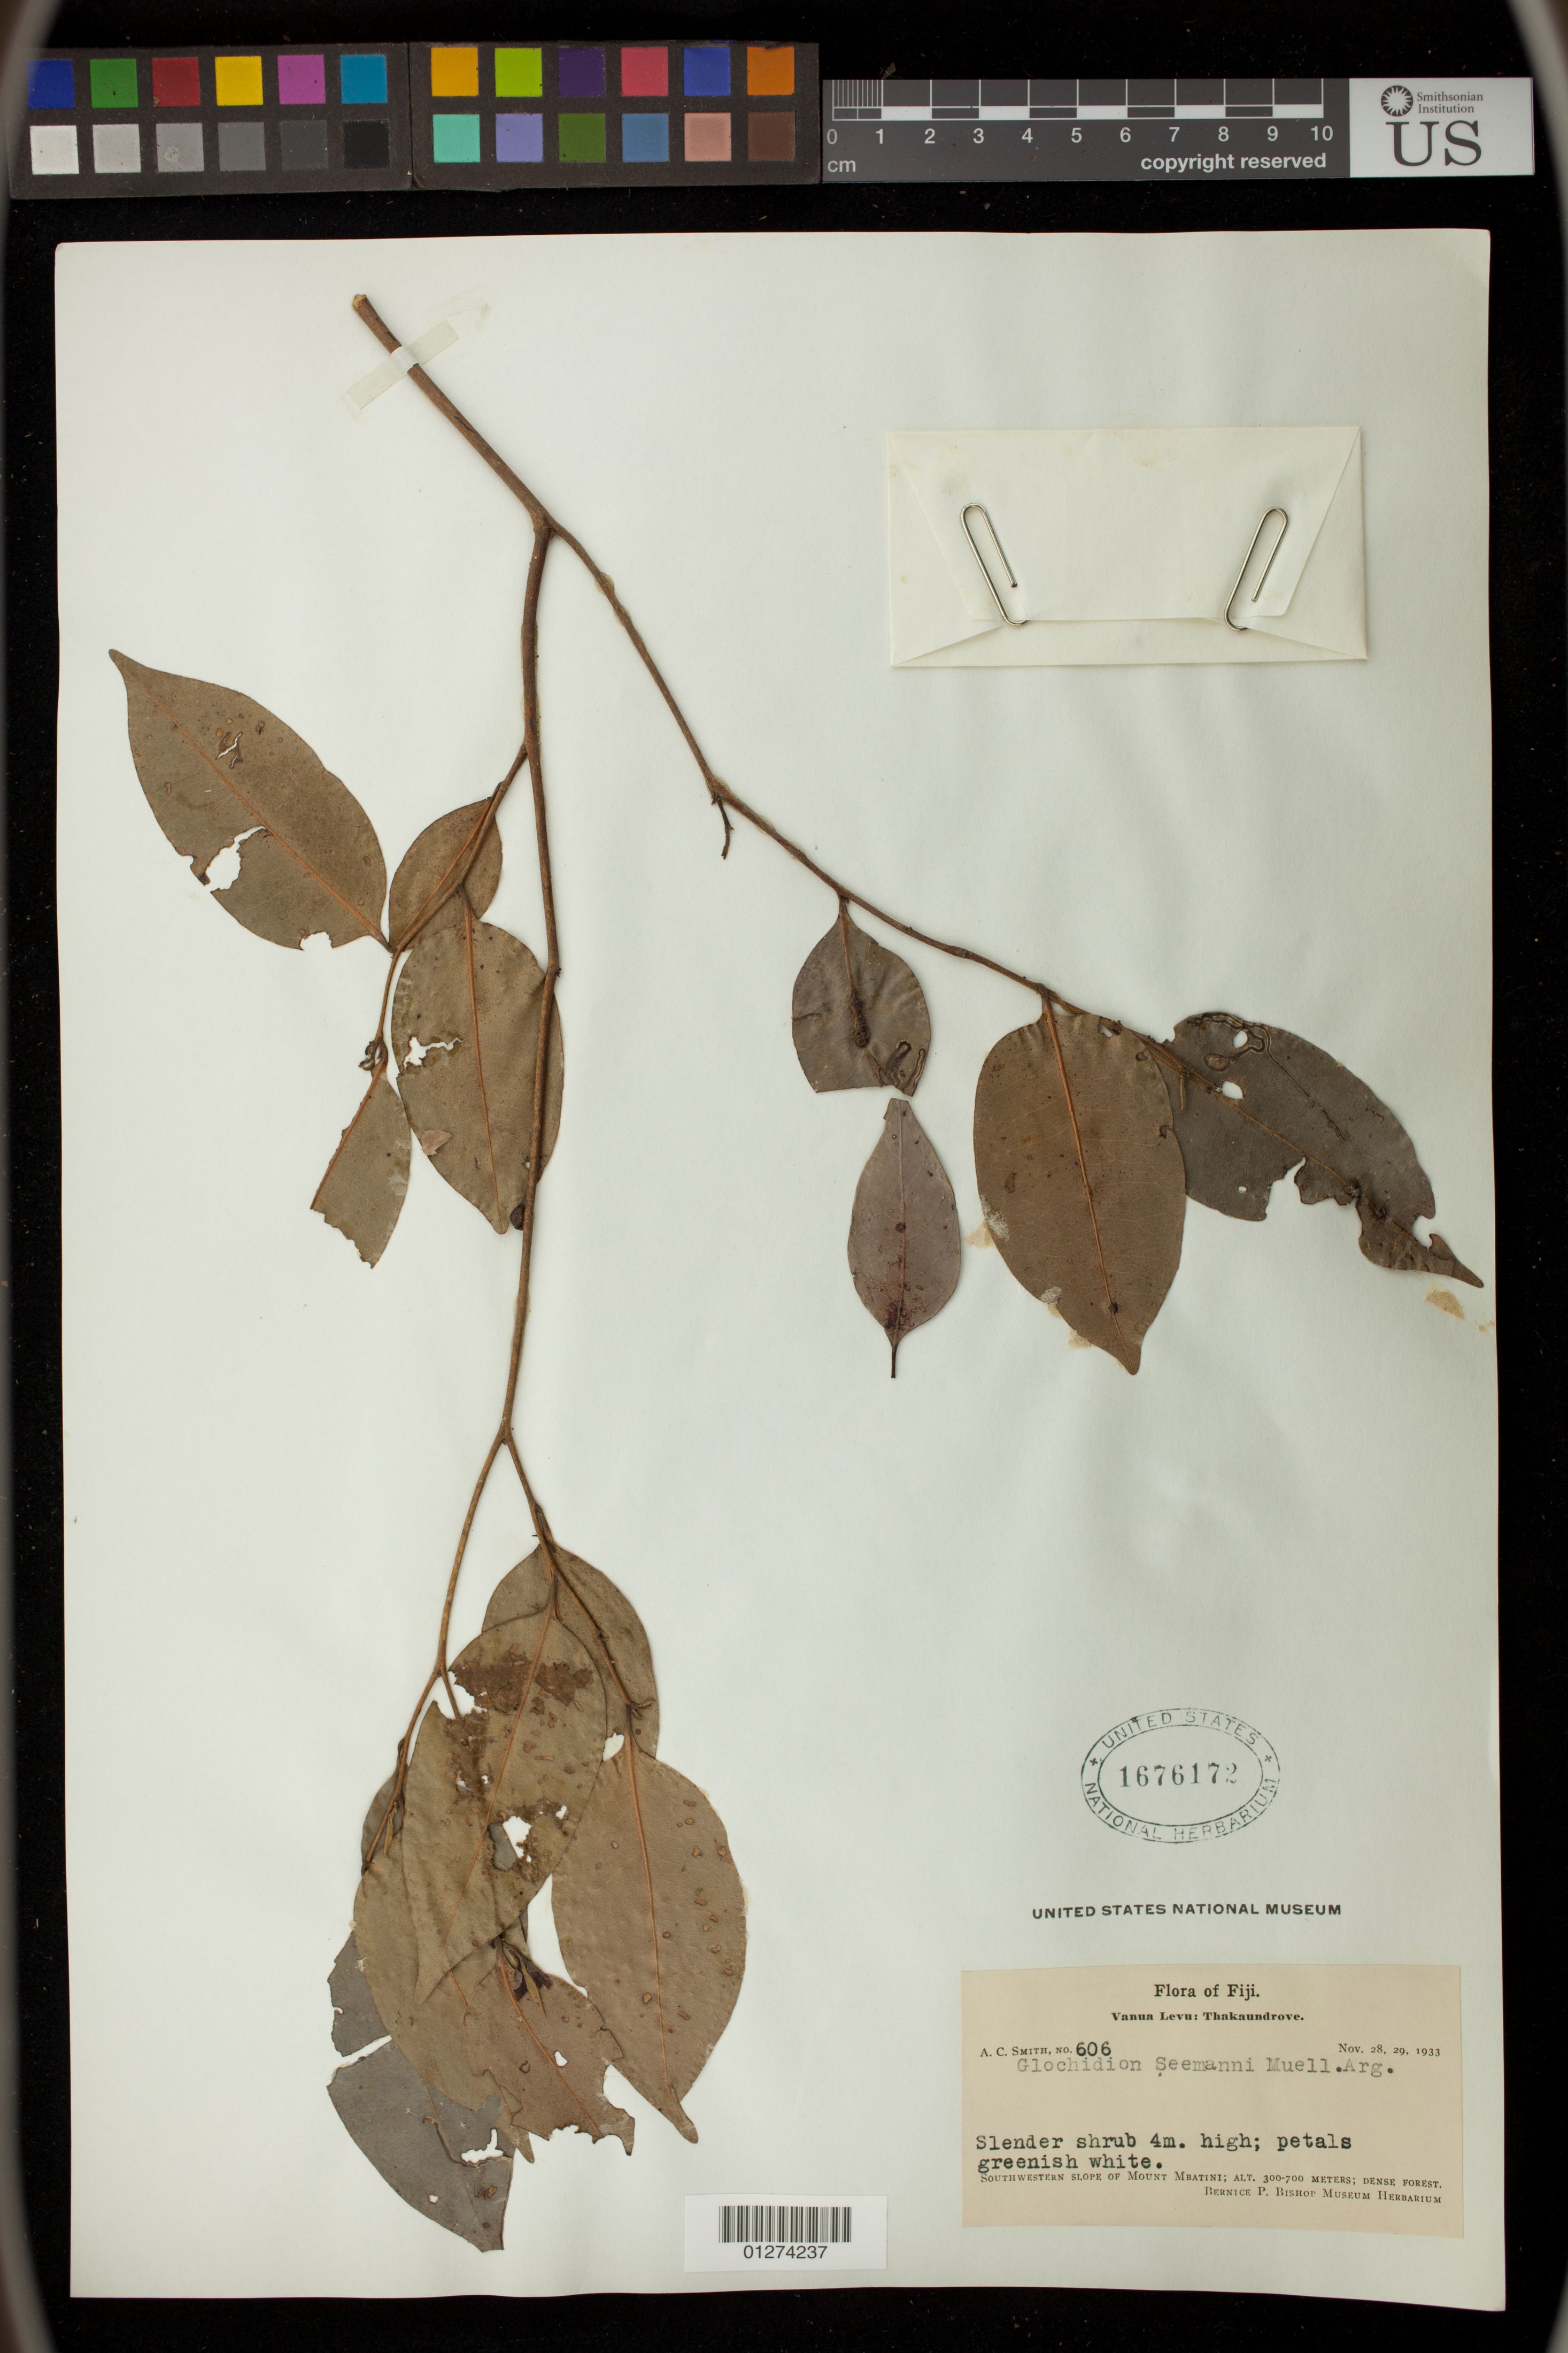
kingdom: Plantae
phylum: Tracheophyta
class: Magnoliopsida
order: Malpighiales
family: Phyllanthaceae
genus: Glochidion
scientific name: Glochidion seemannii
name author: Müll. Arg.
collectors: A. C. Smith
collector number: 606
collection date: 1933-11-28/1933-11-29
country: Fiji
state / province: Northern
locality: Vanua Levu: Thakaundrove. Southwestern slope of Mount Mbatini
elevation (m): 300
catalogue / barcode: US 1676172